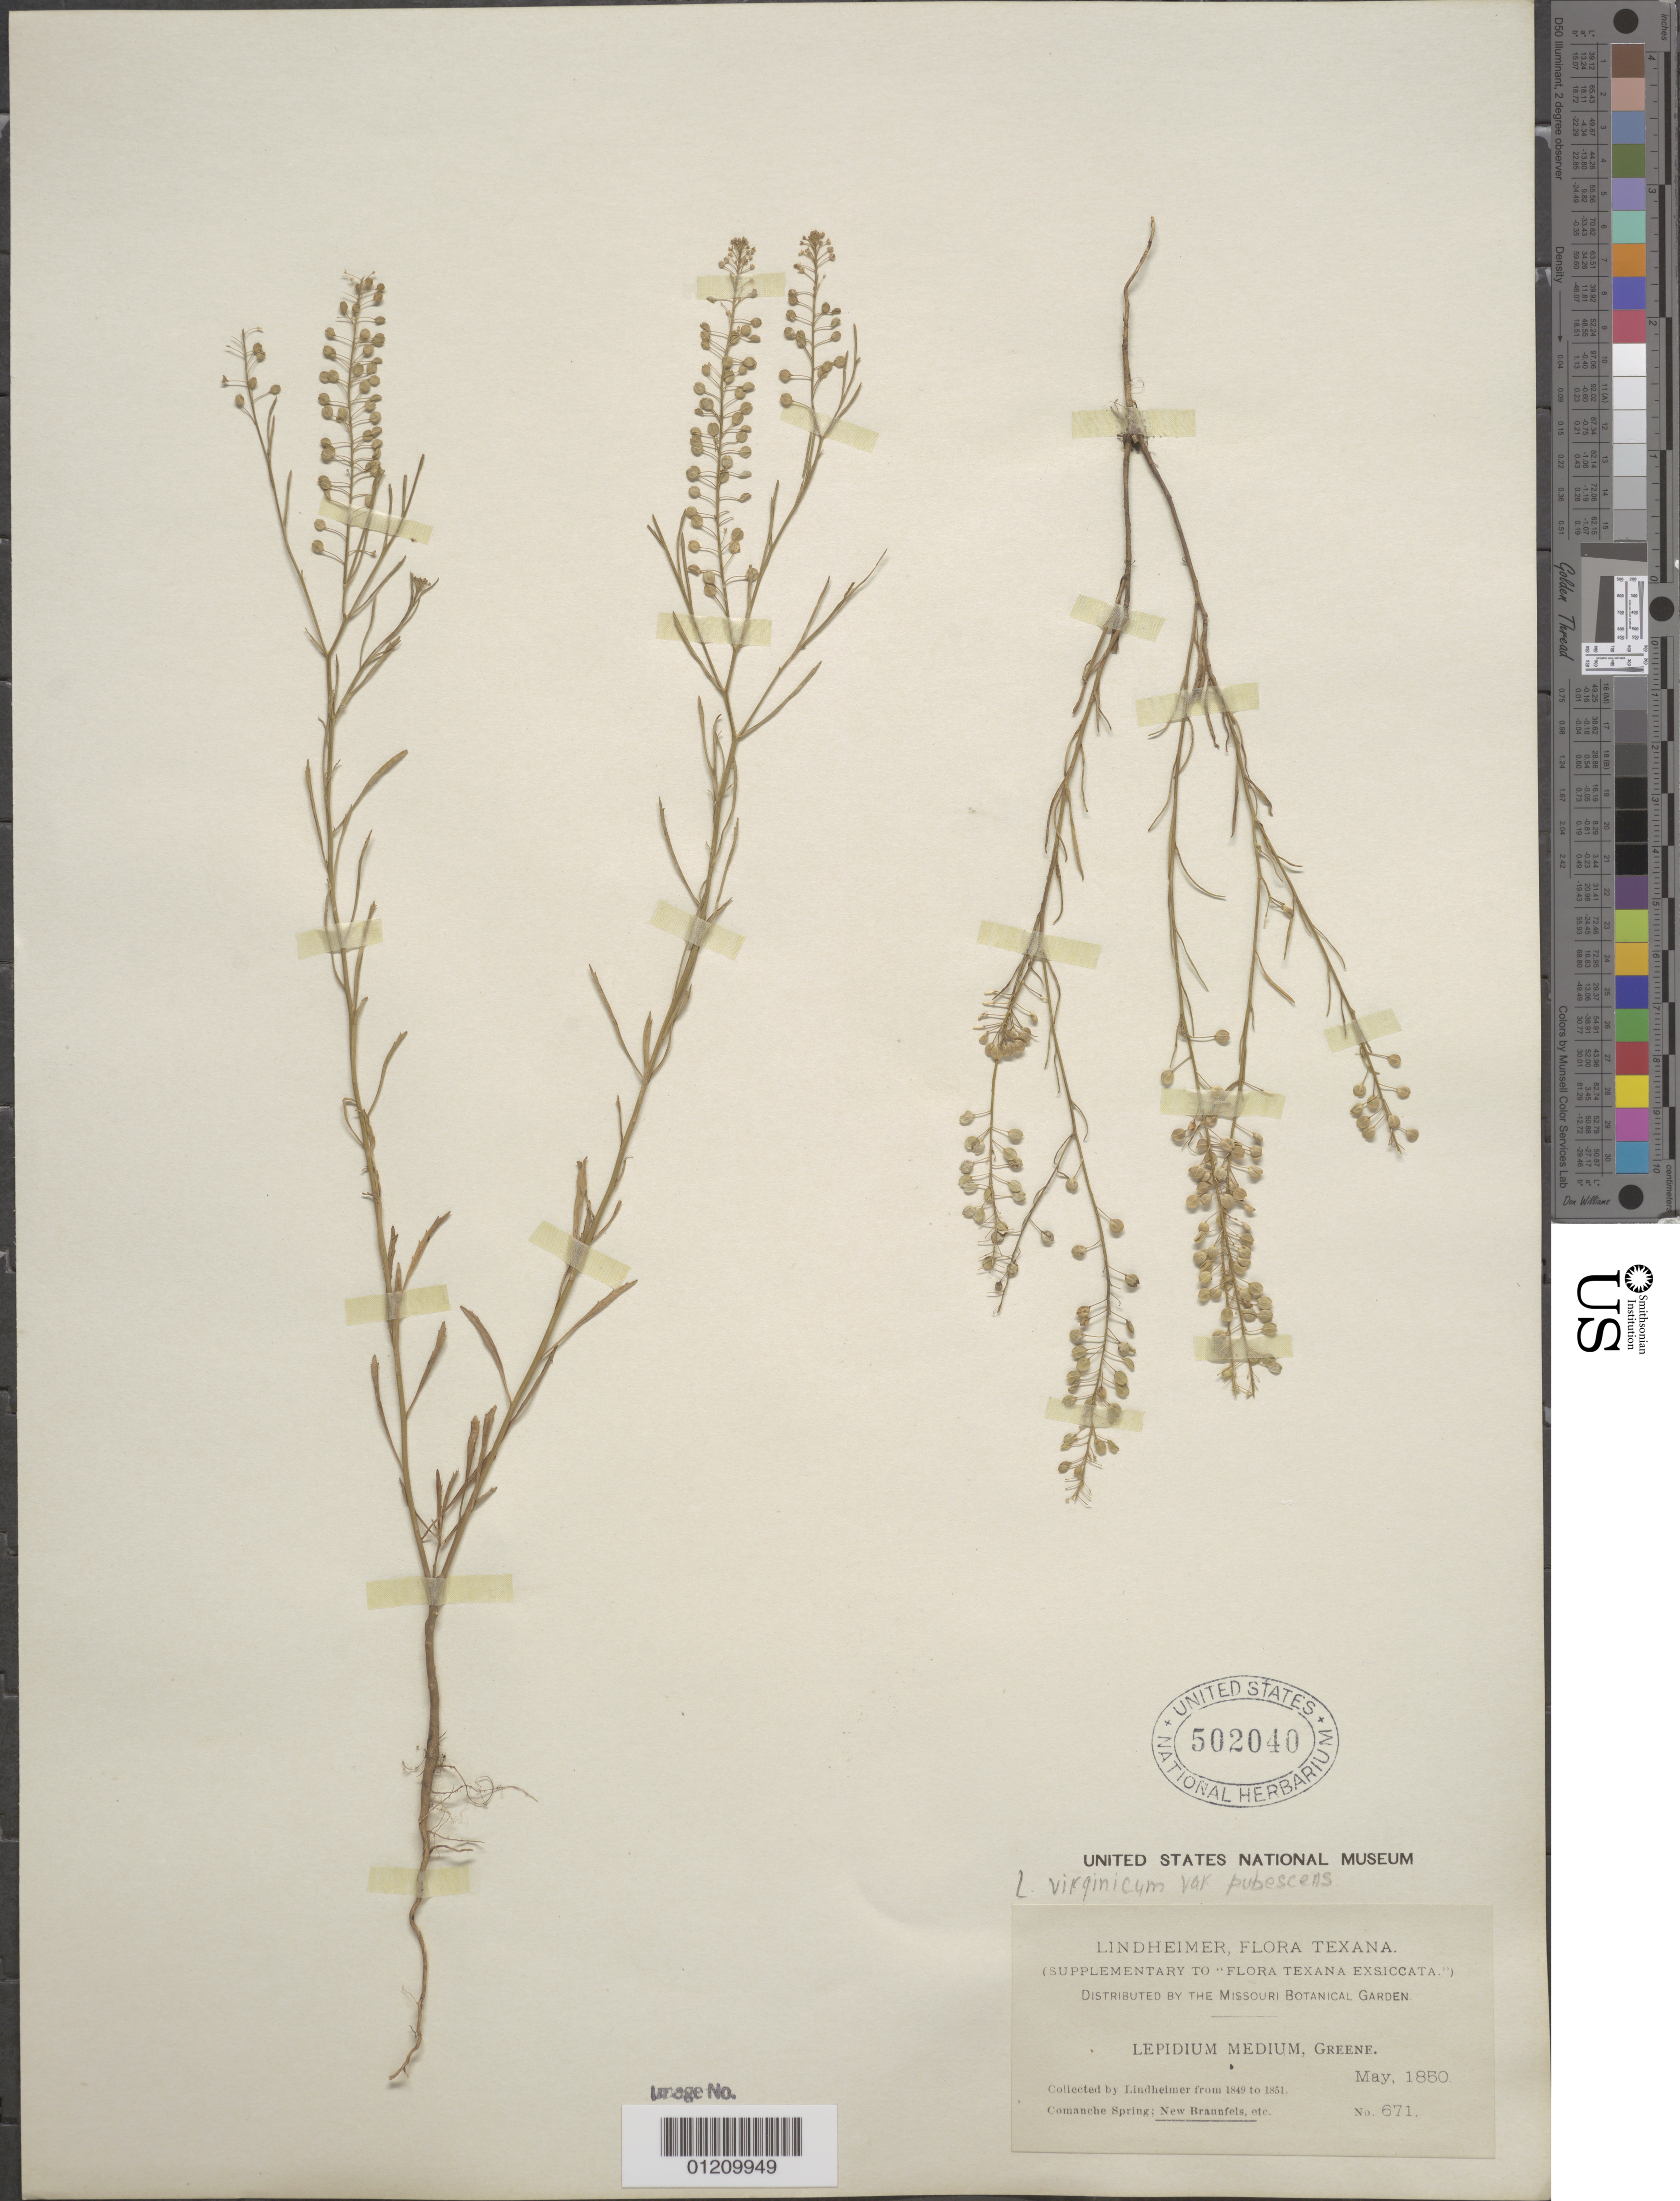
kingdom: Plantae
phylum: Tracheophyta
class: Magnoliopsida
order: Brassicales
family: Brassicaceae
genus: Lepidium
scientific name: Lepidium virginicum var. pubescens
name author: (Greene) C.L. Hitchc.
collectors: F. J. Lindheimer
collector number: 671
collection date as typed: May 1850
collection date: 1850-05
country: United States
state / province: Texas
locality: Comanche Spring : New Braunfels.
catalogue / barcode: US 502040